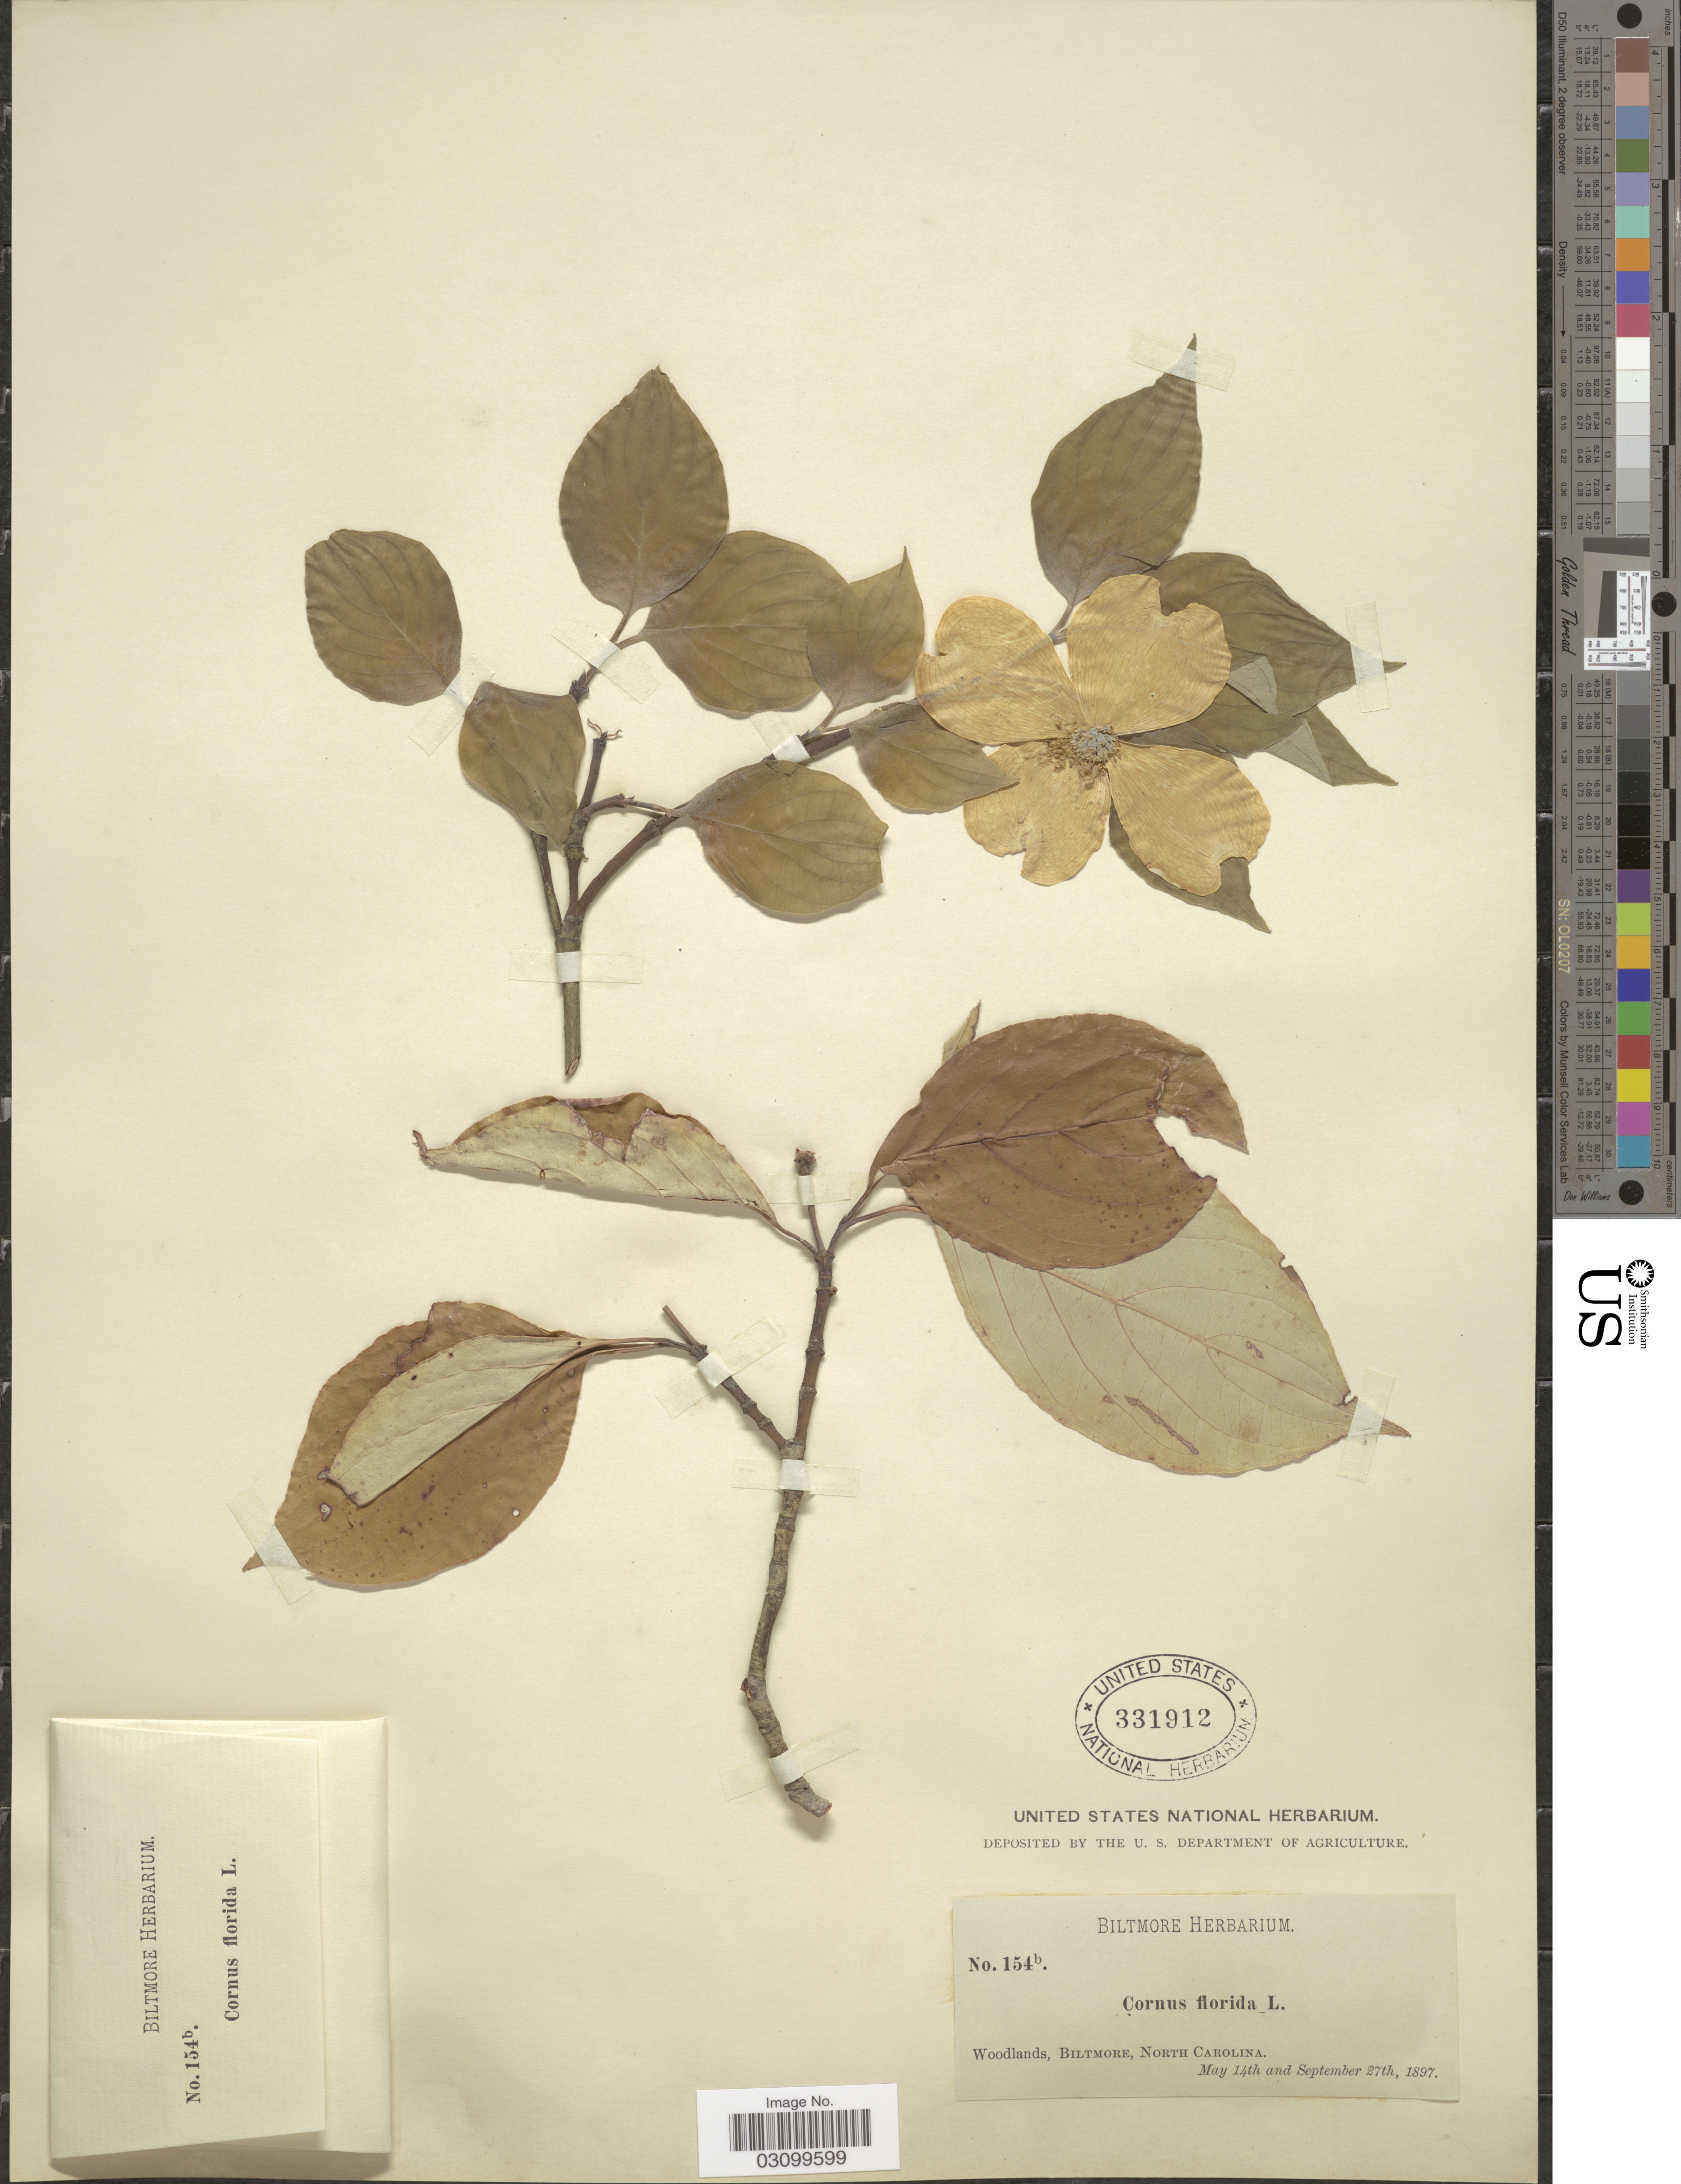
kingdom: Plantae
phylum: Tracheophyta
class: Magnoliopsida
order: Cornales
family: Cornaceae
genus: Cornus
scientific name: Cornus florida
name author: L.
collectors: ex herb. Biltmore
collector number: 154b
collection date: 1897-05-14/1897-09-27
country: United States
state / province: North Carolina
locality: Biltmore.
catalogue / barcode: US 331912